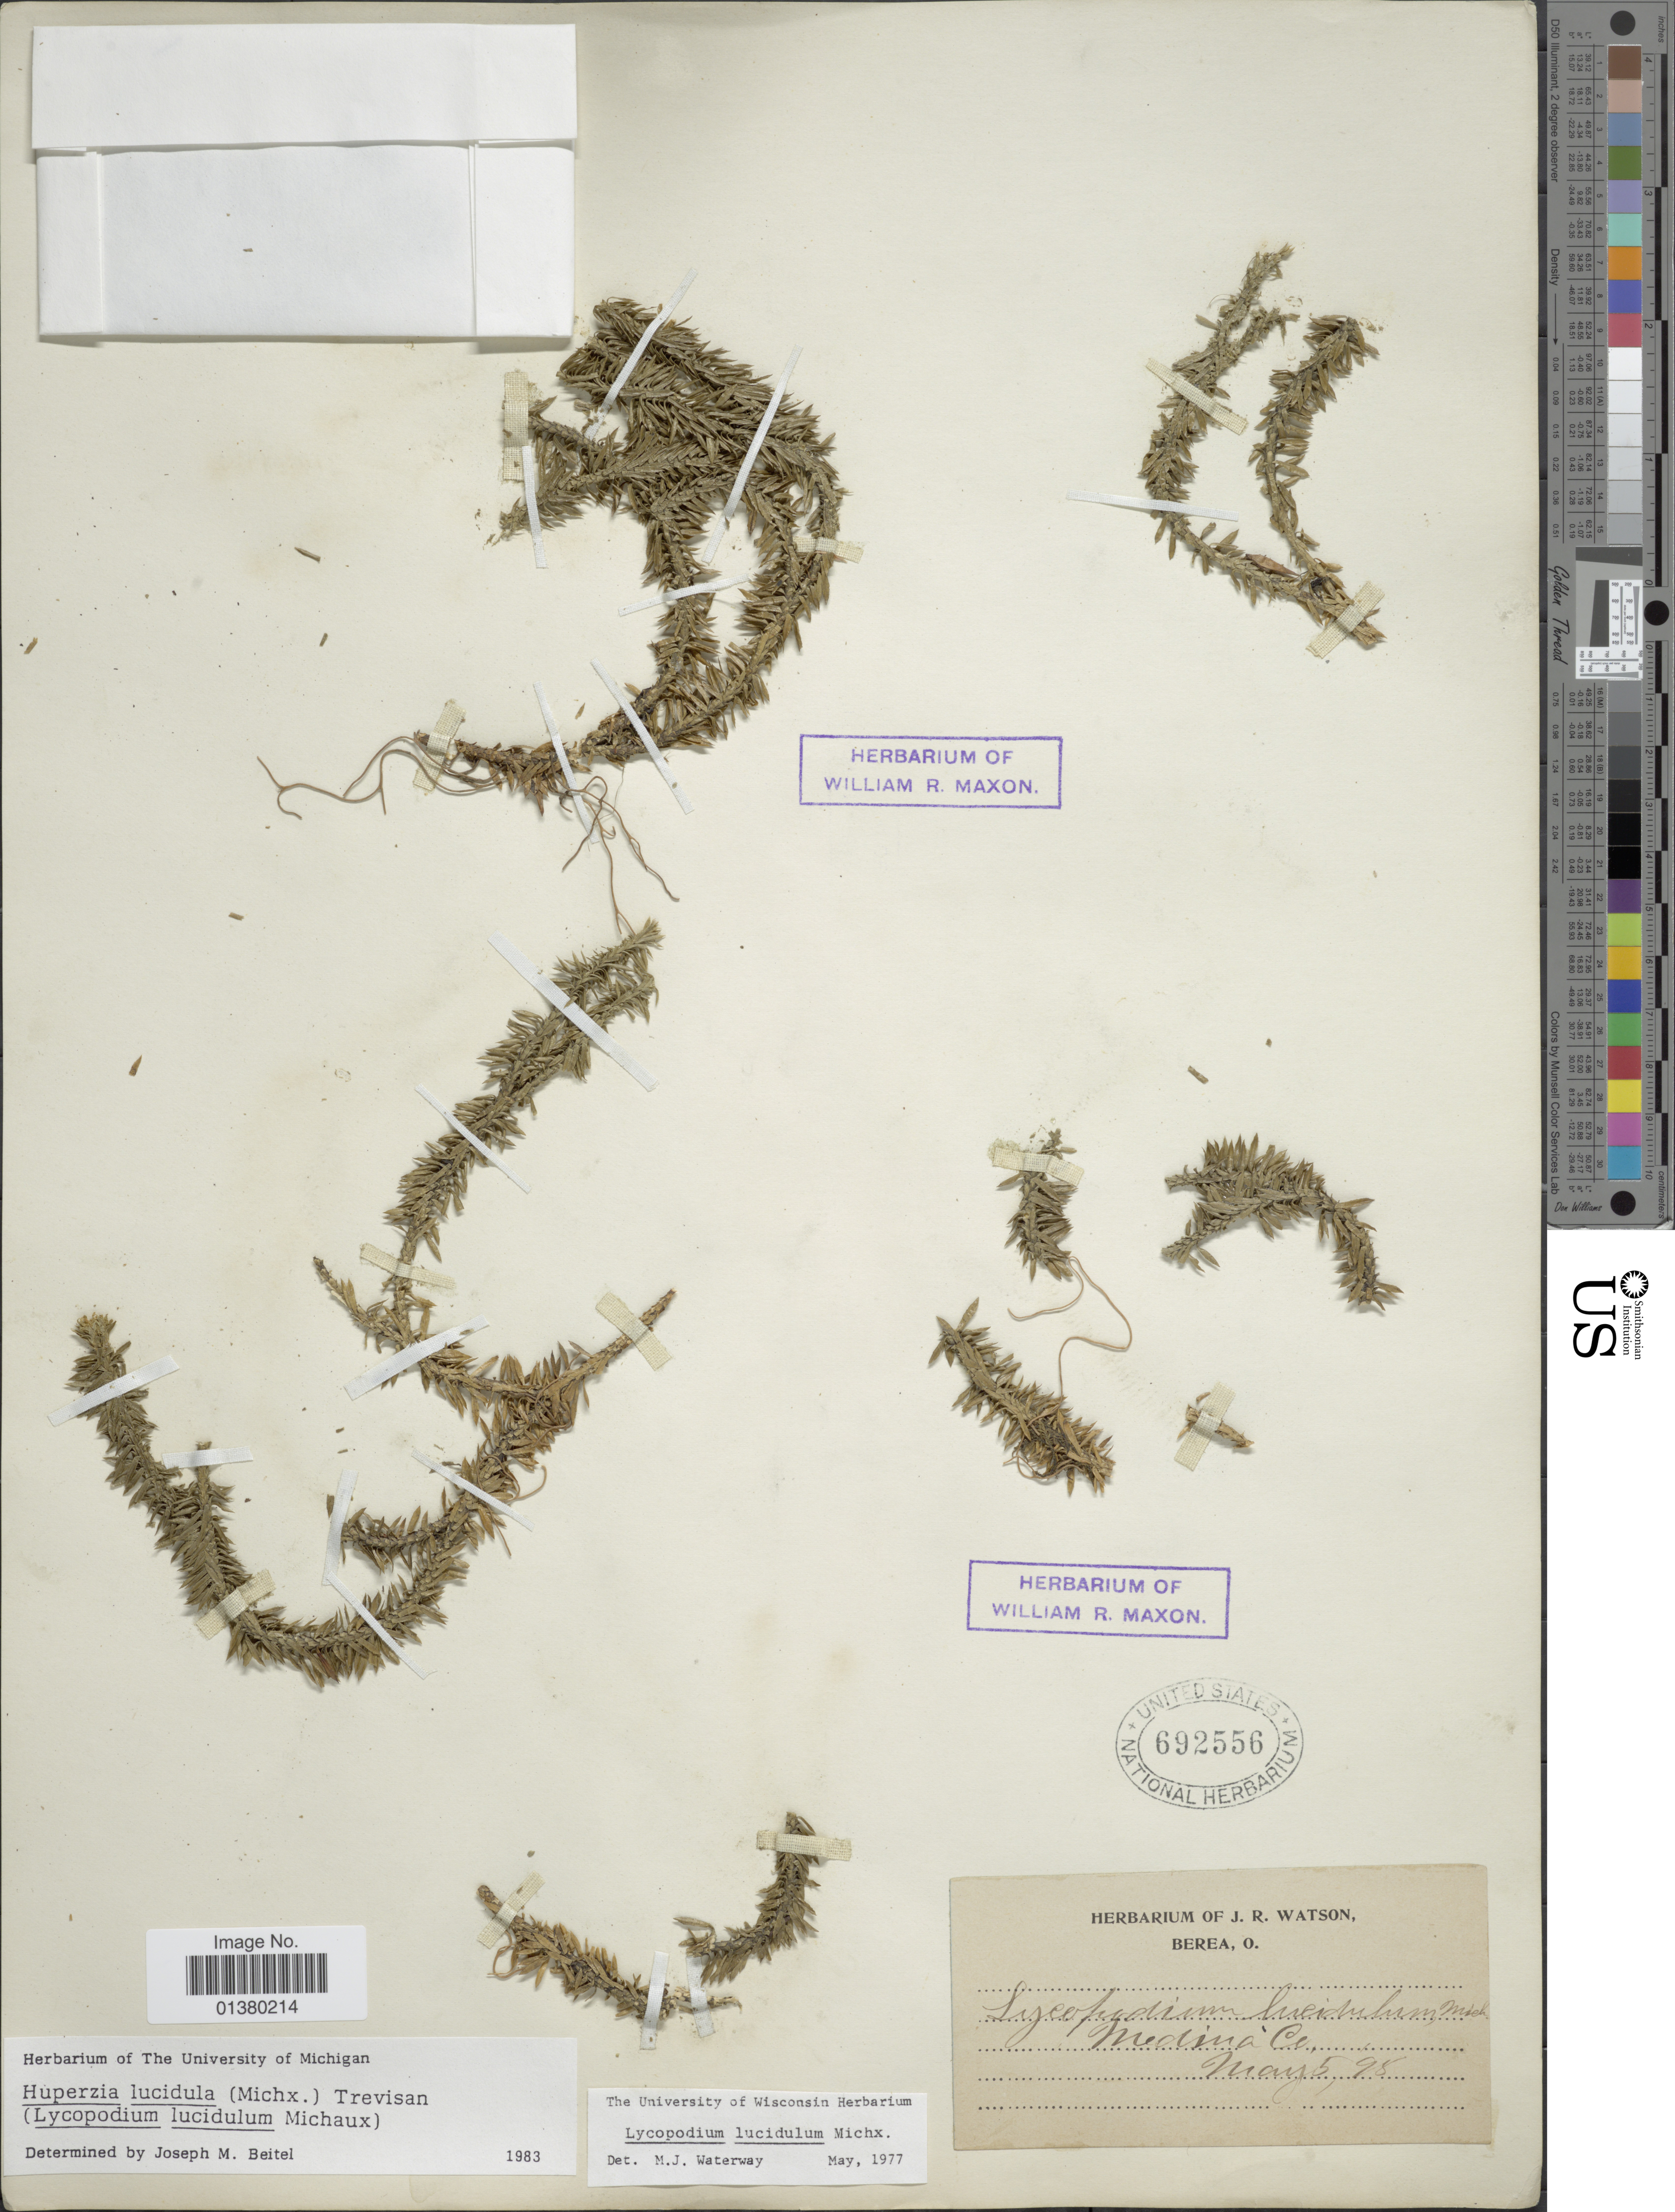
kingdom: Plantae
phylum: Tracheophyta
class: Lycopodiopsida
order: Lycopodiales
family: Lycopodiaceae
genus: Huperzia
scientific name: Huperzia lucidula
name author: (Michx.) Trevis.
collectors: ex herb. J. R. Watson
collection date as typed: Transcribed d/m/y: 5/5/98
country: Lesotho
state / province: Berea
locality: Medina Co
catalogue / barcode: US 692556